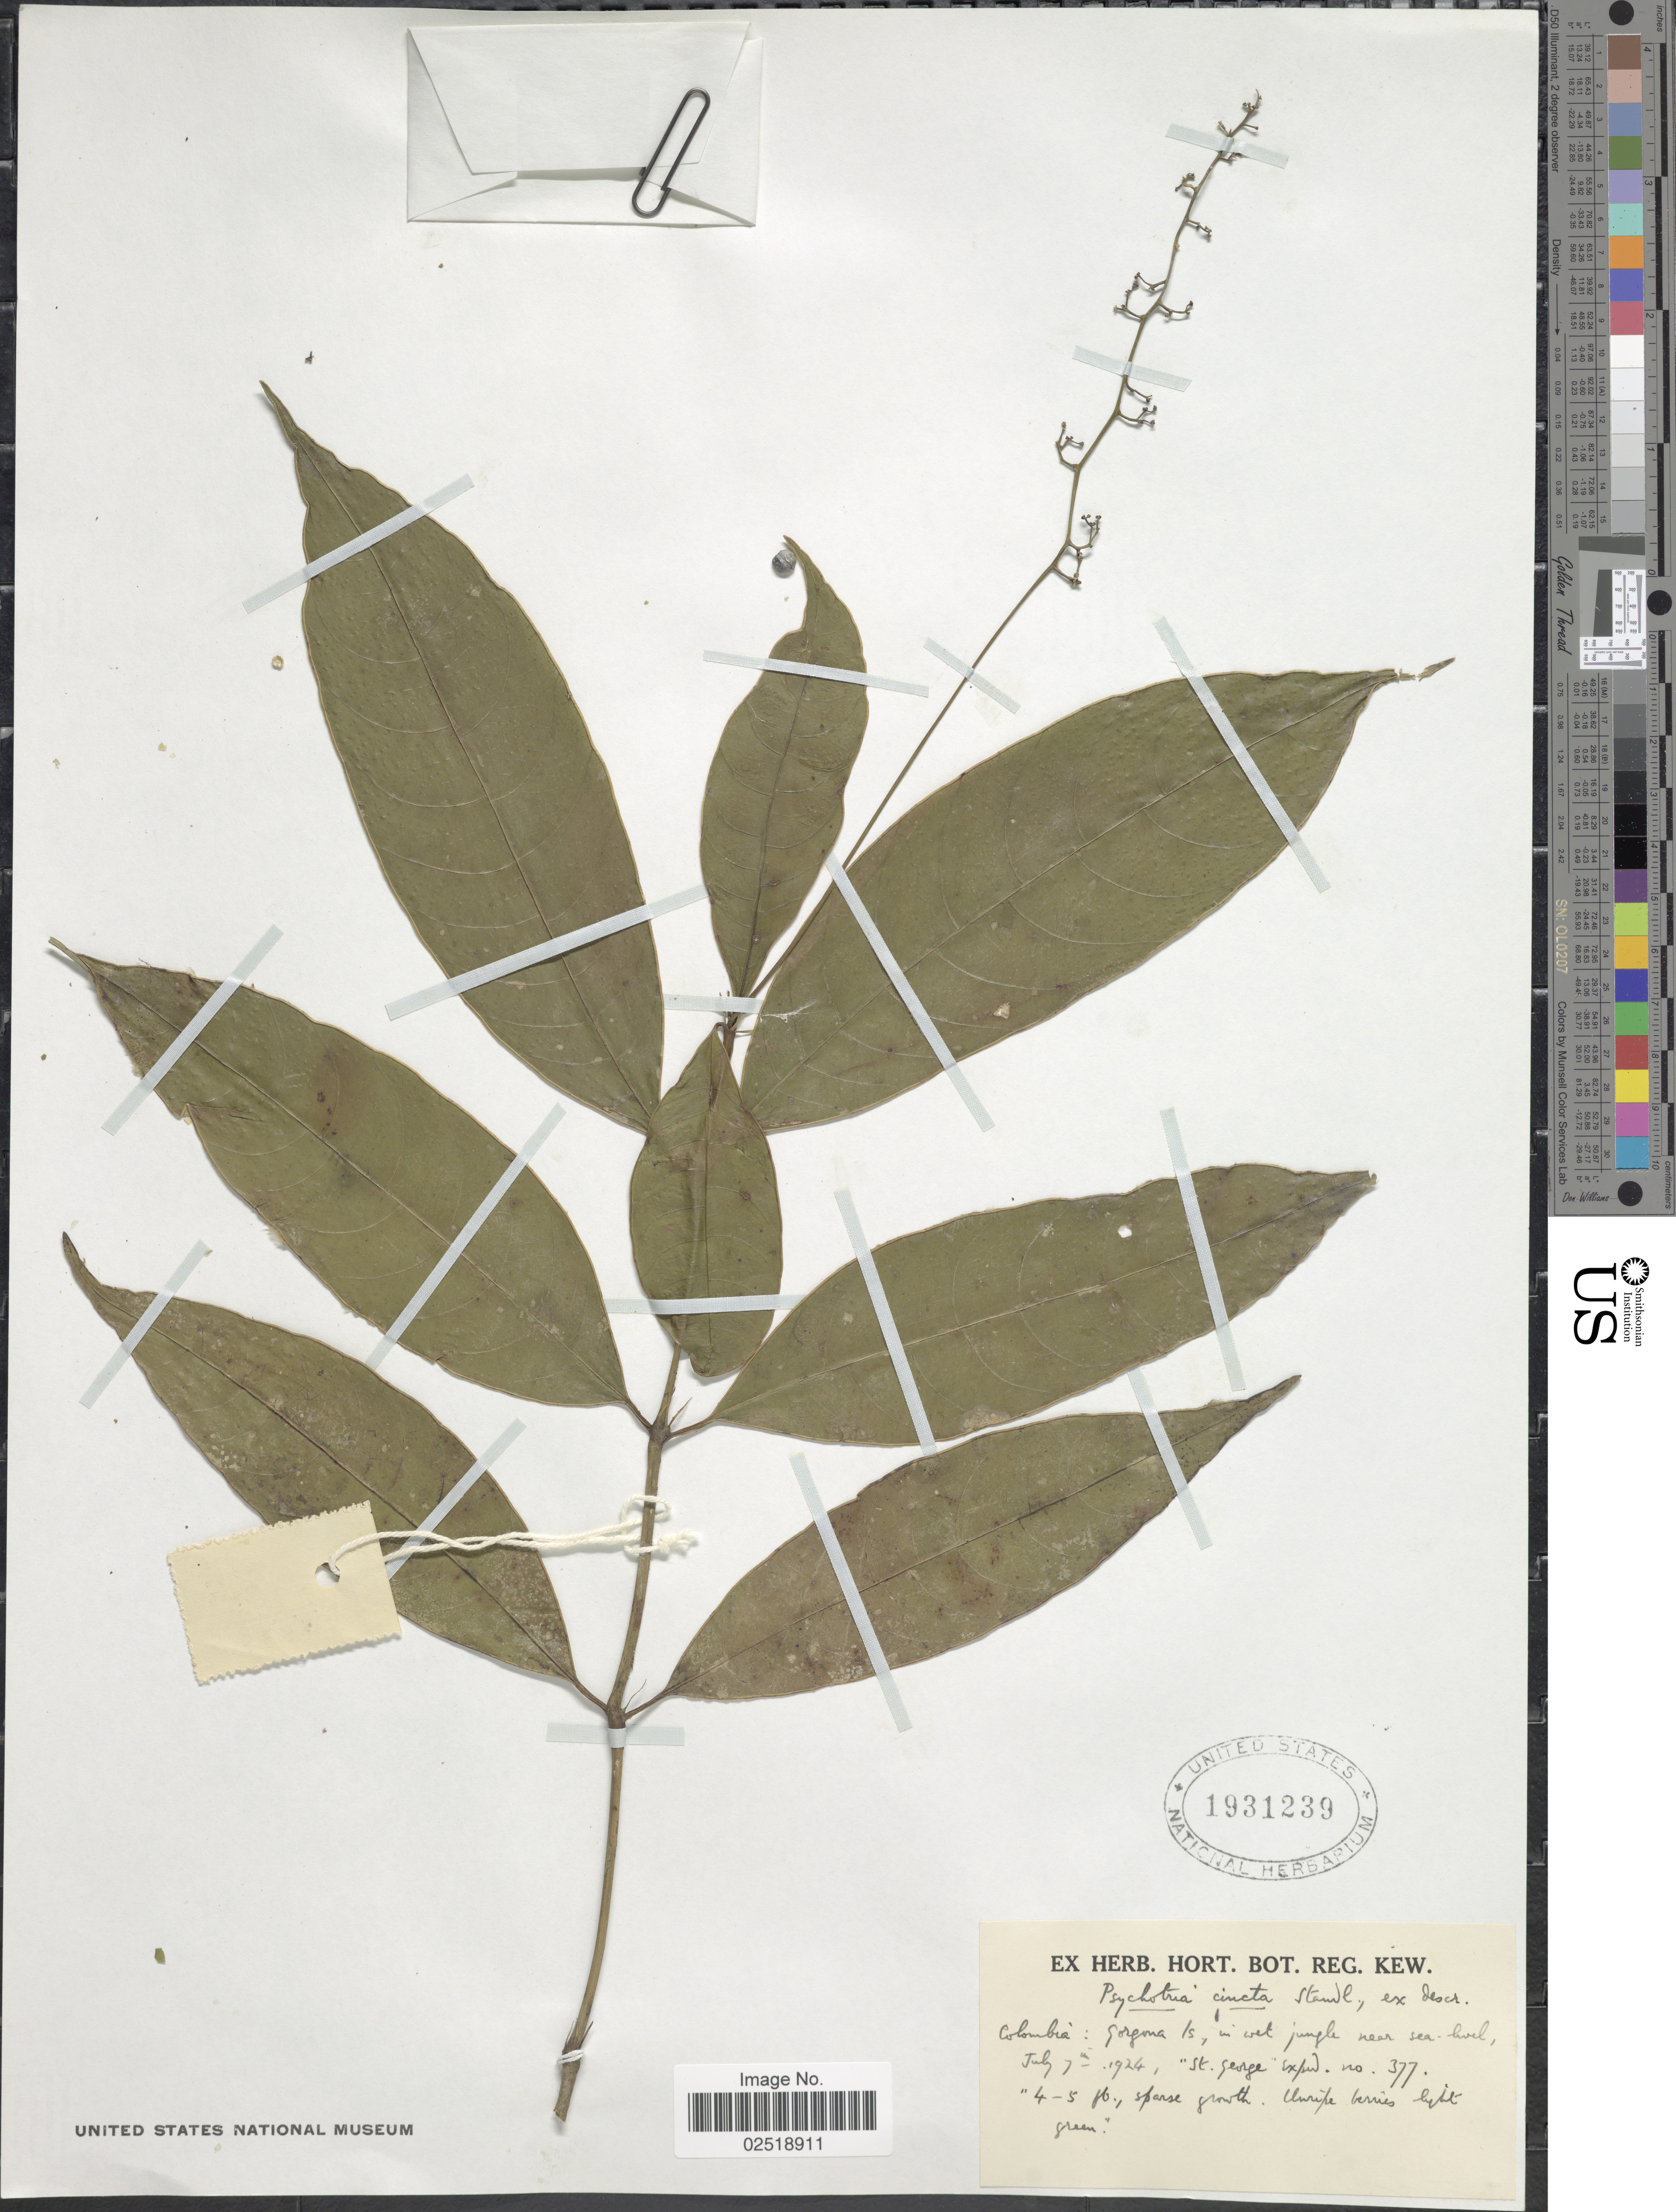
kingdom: Plantae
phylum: Tracheophyta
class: Magnoliopsida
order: Gentianales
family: Rubiaceae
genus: Psychotria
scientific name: Psychotria cincta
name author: Standl.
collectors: ex herb. Hort. Reg. Kew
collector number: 377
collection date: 1924-07-07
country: Colombia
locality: Gorgona Is., in wet jungle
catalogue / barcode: US 1931239